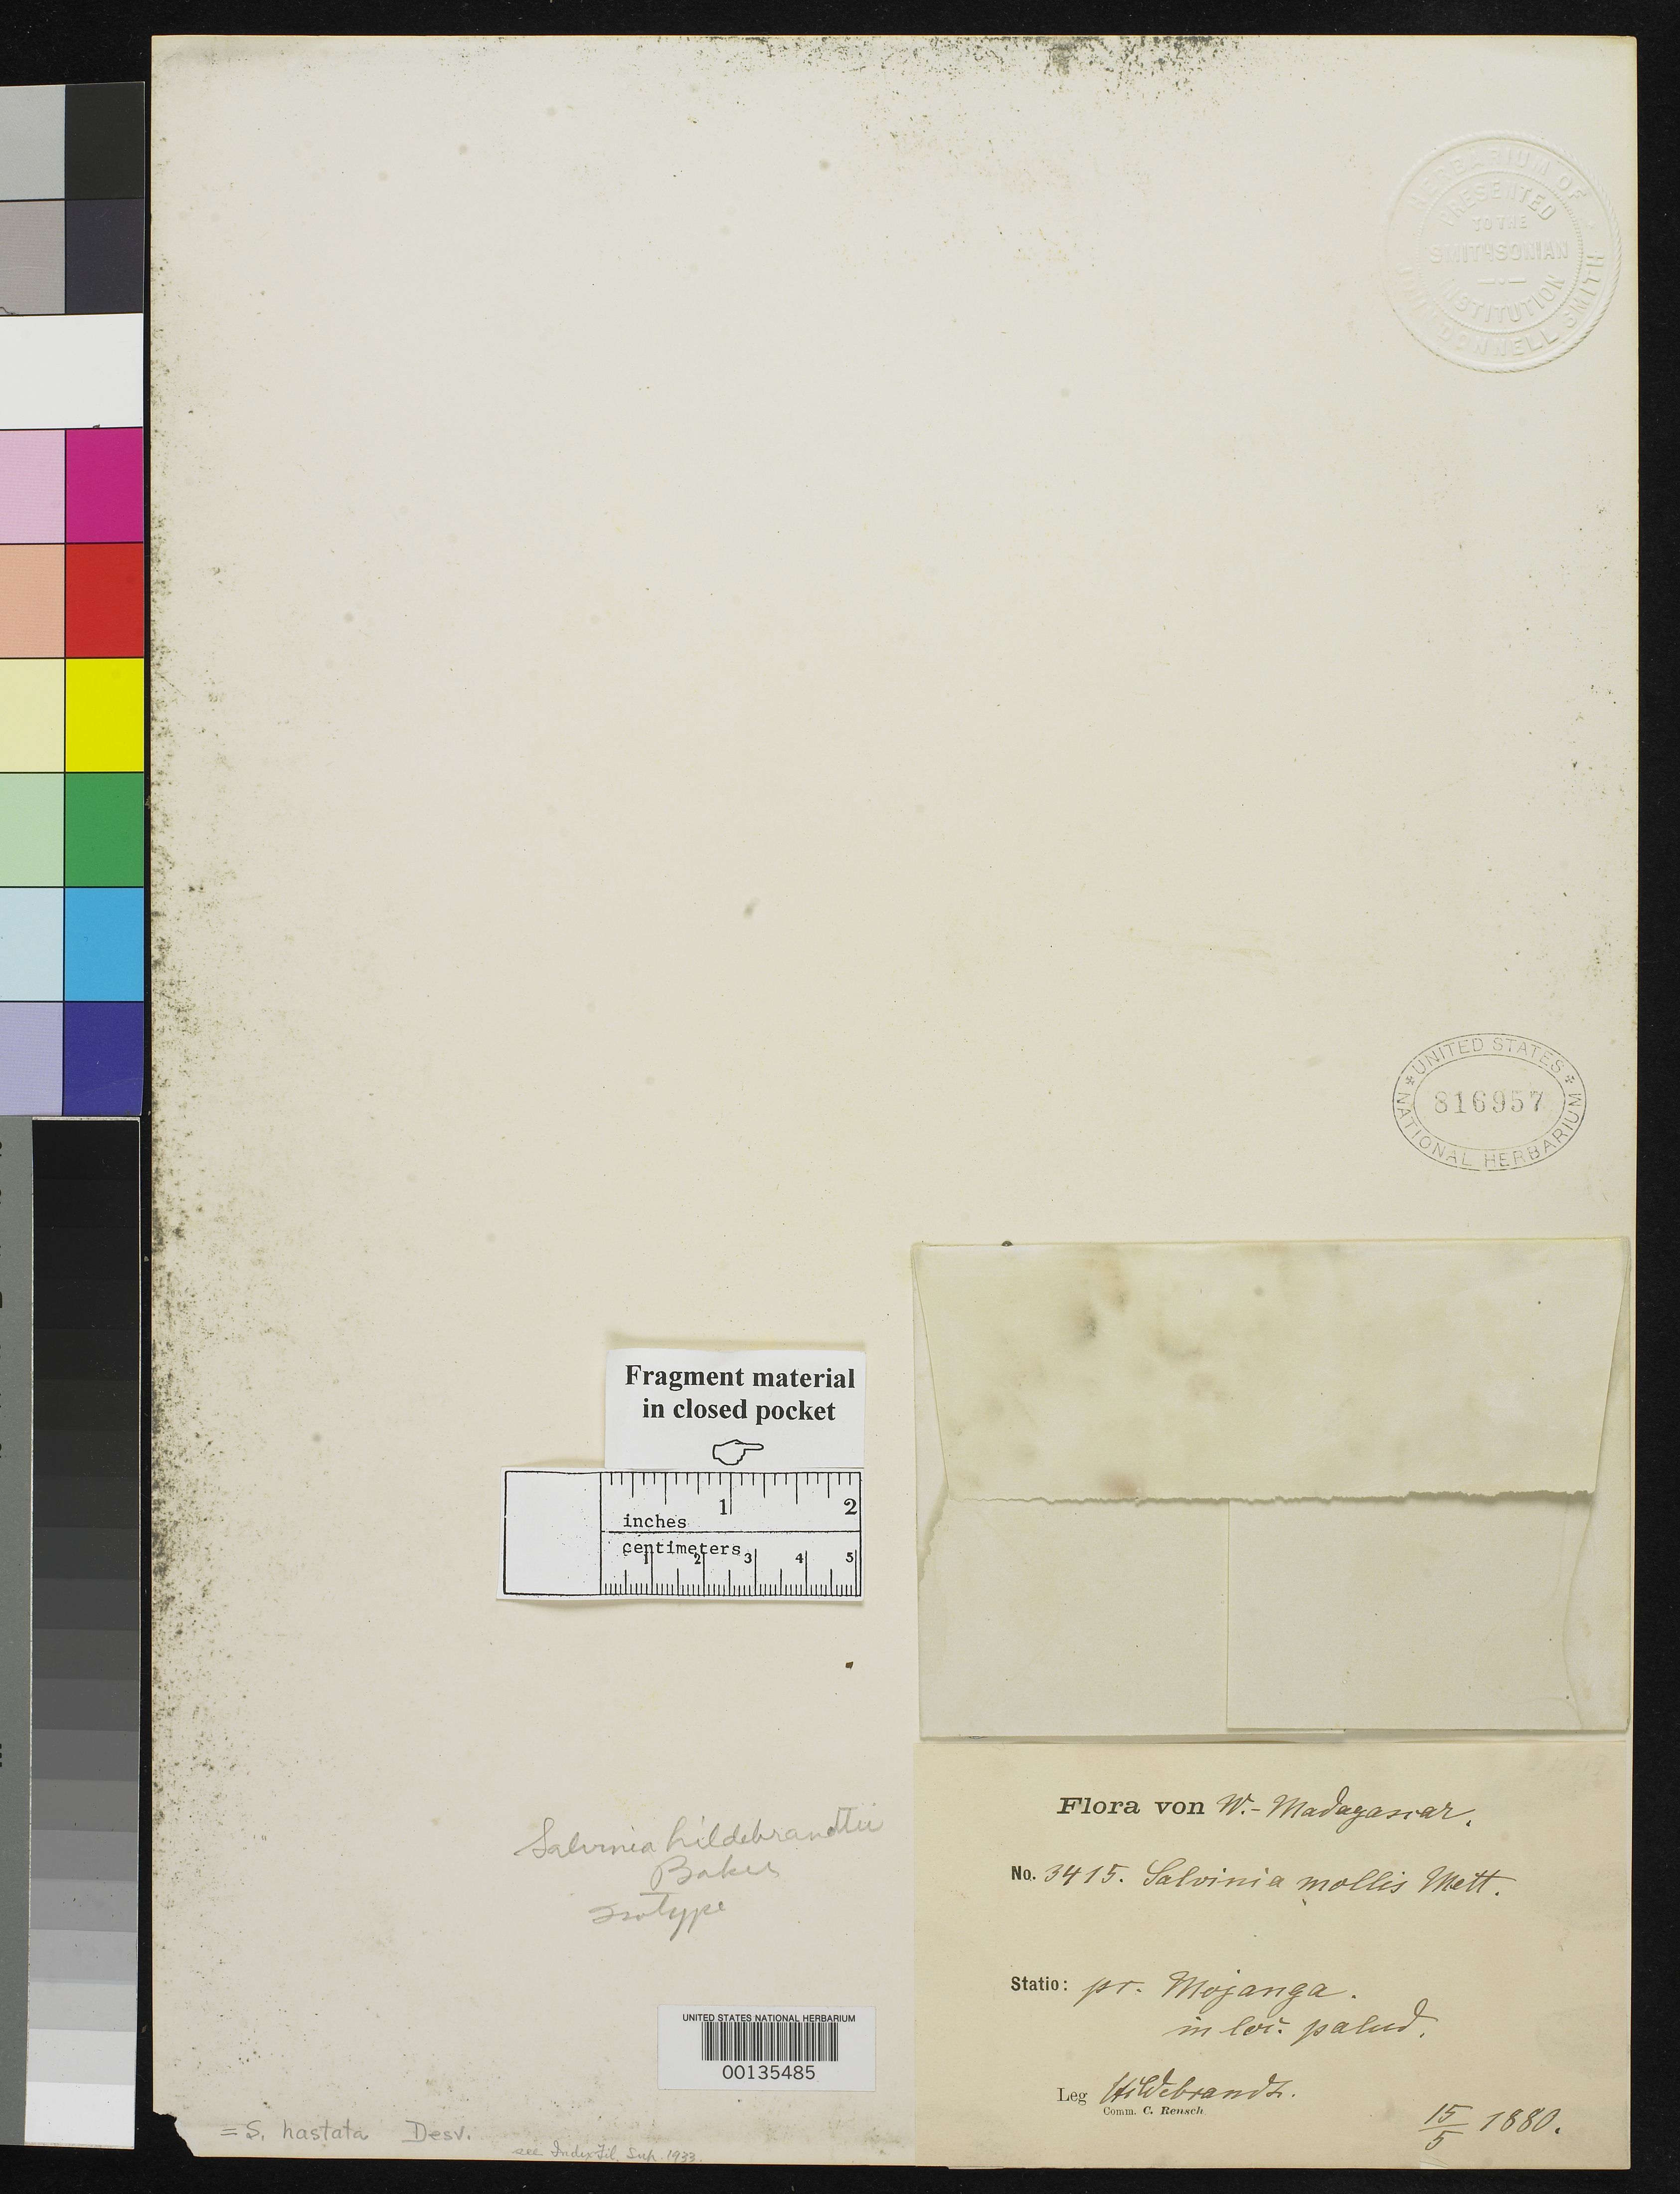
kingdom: Plantae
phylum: Tracheophyta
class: Polypodiopsida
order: Salviniales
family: Salviniaceae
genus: Salvinia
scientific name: Salvinia hildebrandtii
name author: Baker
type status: Isotype Fragment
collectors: J. Hildebrandt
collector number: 3415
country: Madagascar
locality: Near Mojanga.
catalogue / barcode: US 816957